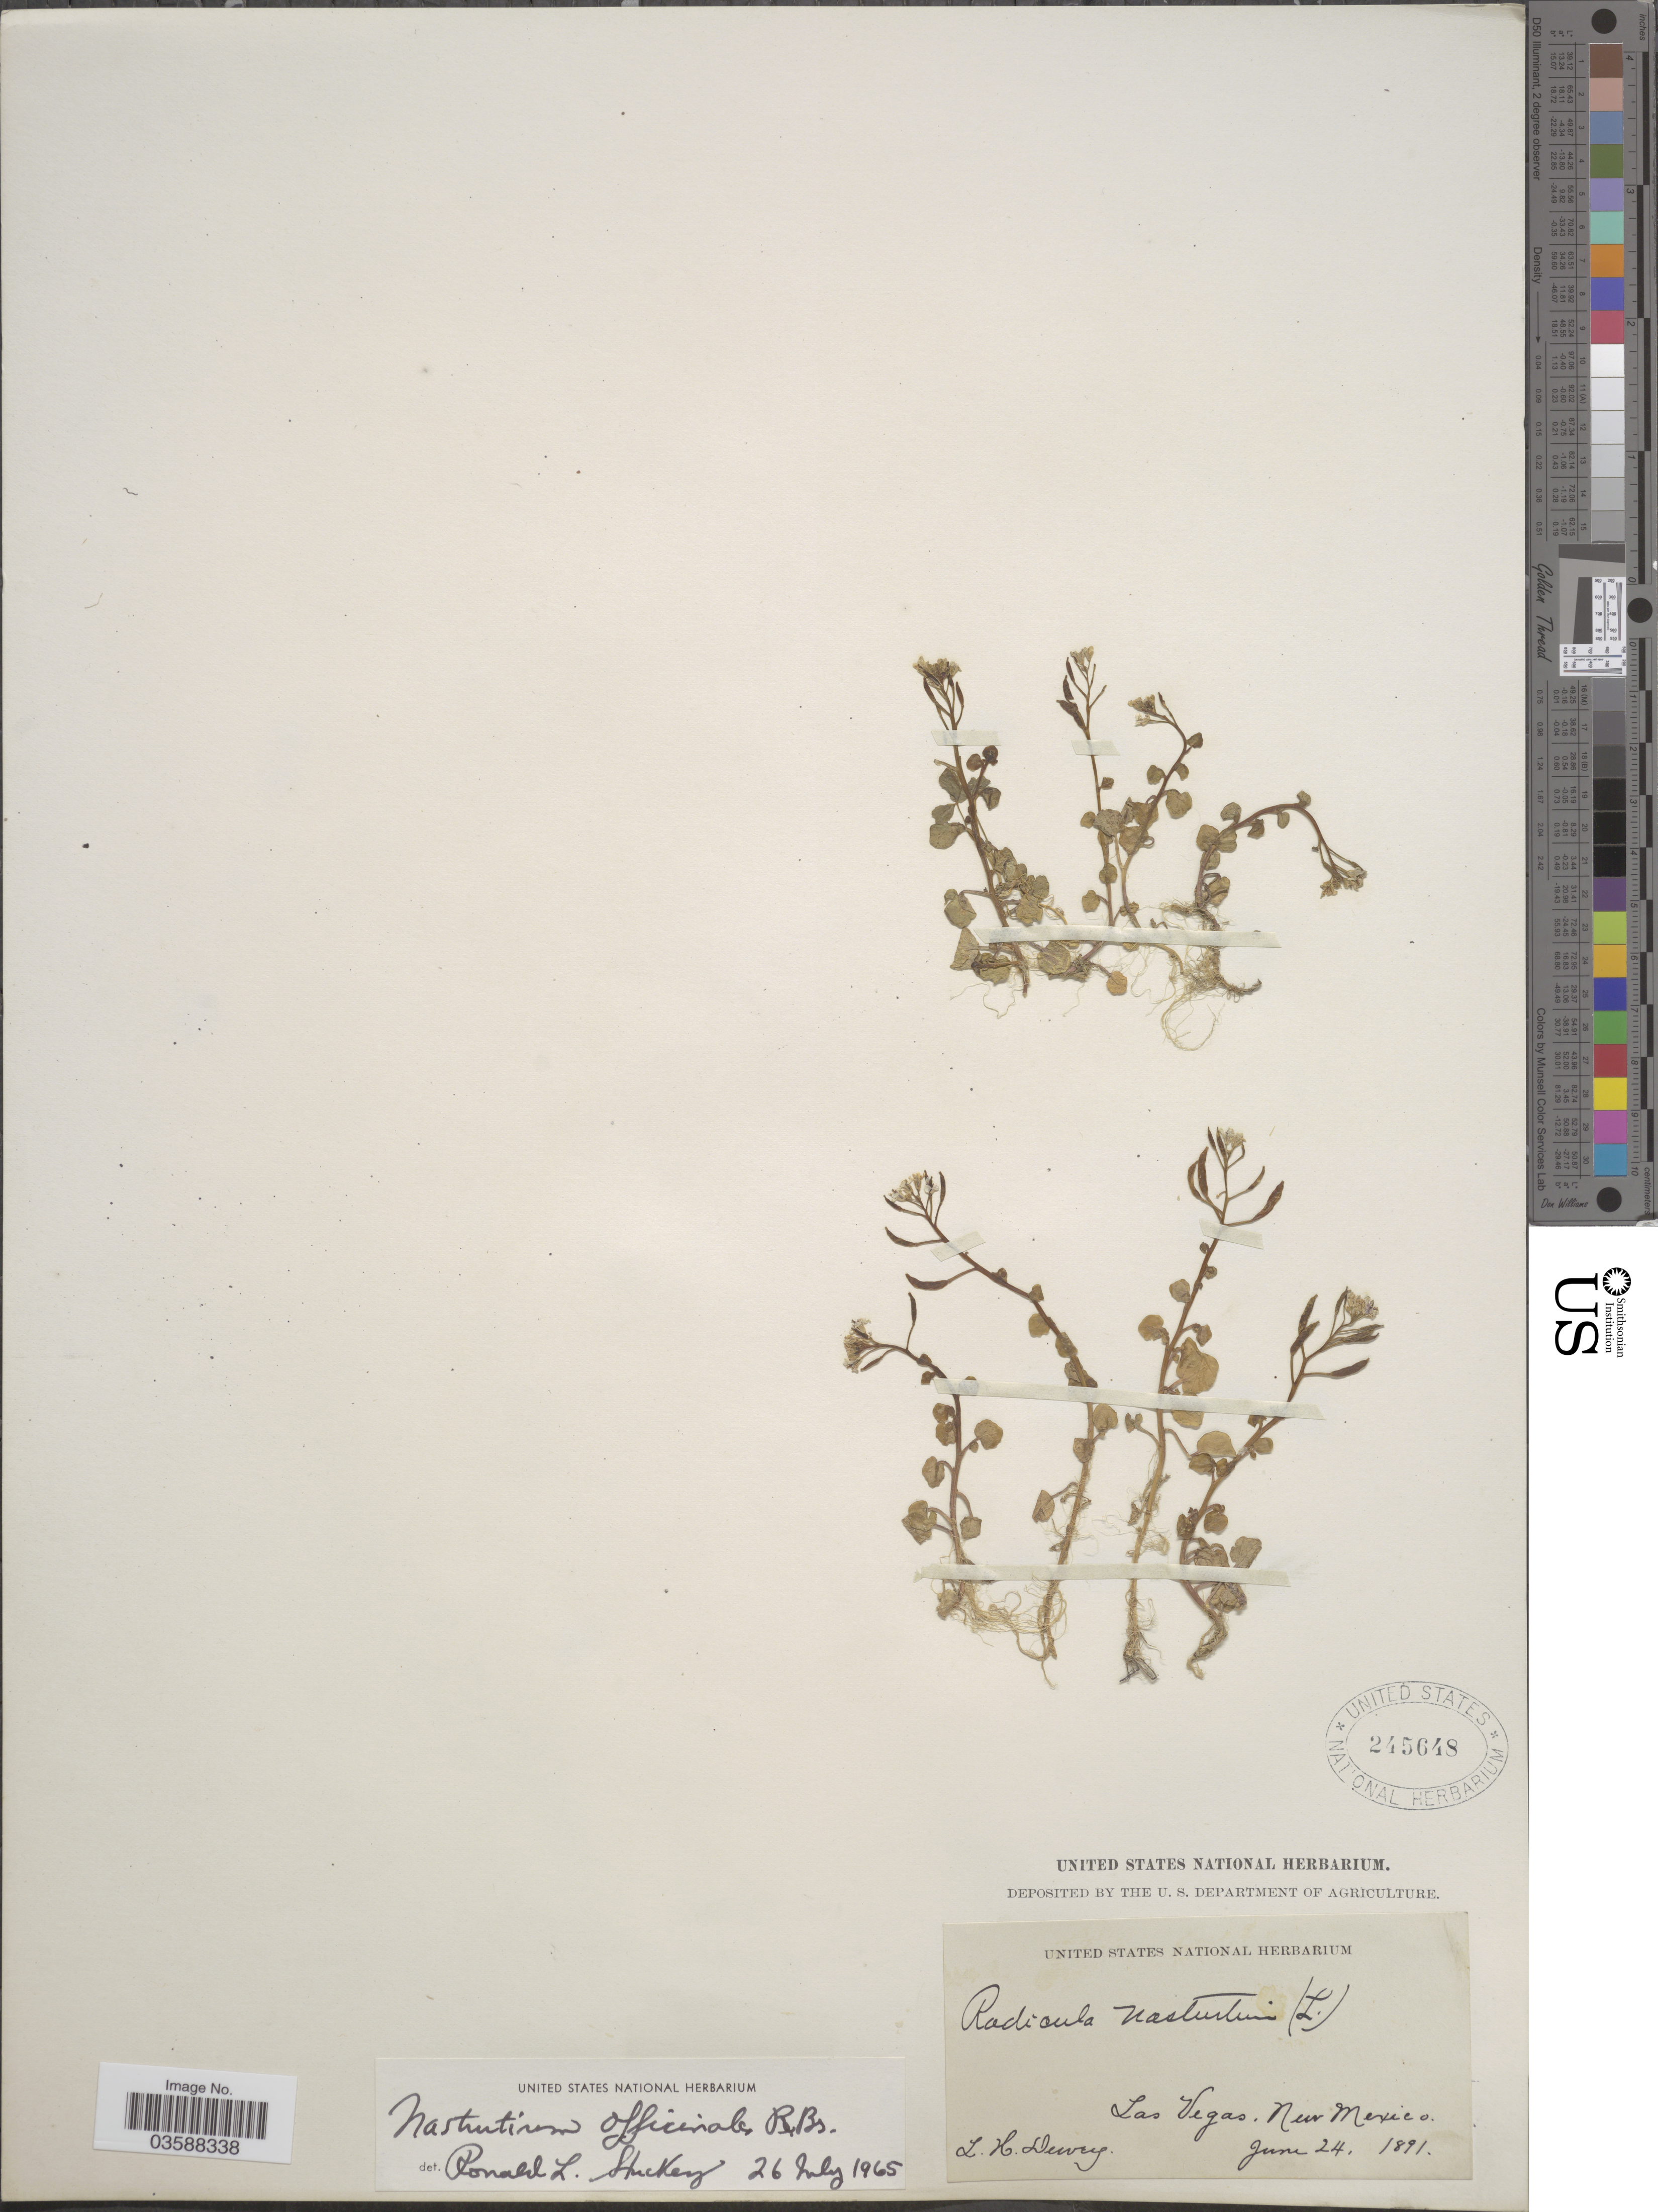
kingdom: Plantae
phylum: Tracheophyta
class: Magnoliopsida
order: Brassicales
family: Brassicaceae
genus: Nasturtium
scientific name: Nasturtium officinale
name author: R. Br.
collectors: L. H. Dewey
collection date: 1891-06-24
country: United States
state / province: New Mexico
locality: Las Vegas.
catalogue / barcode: US 245648